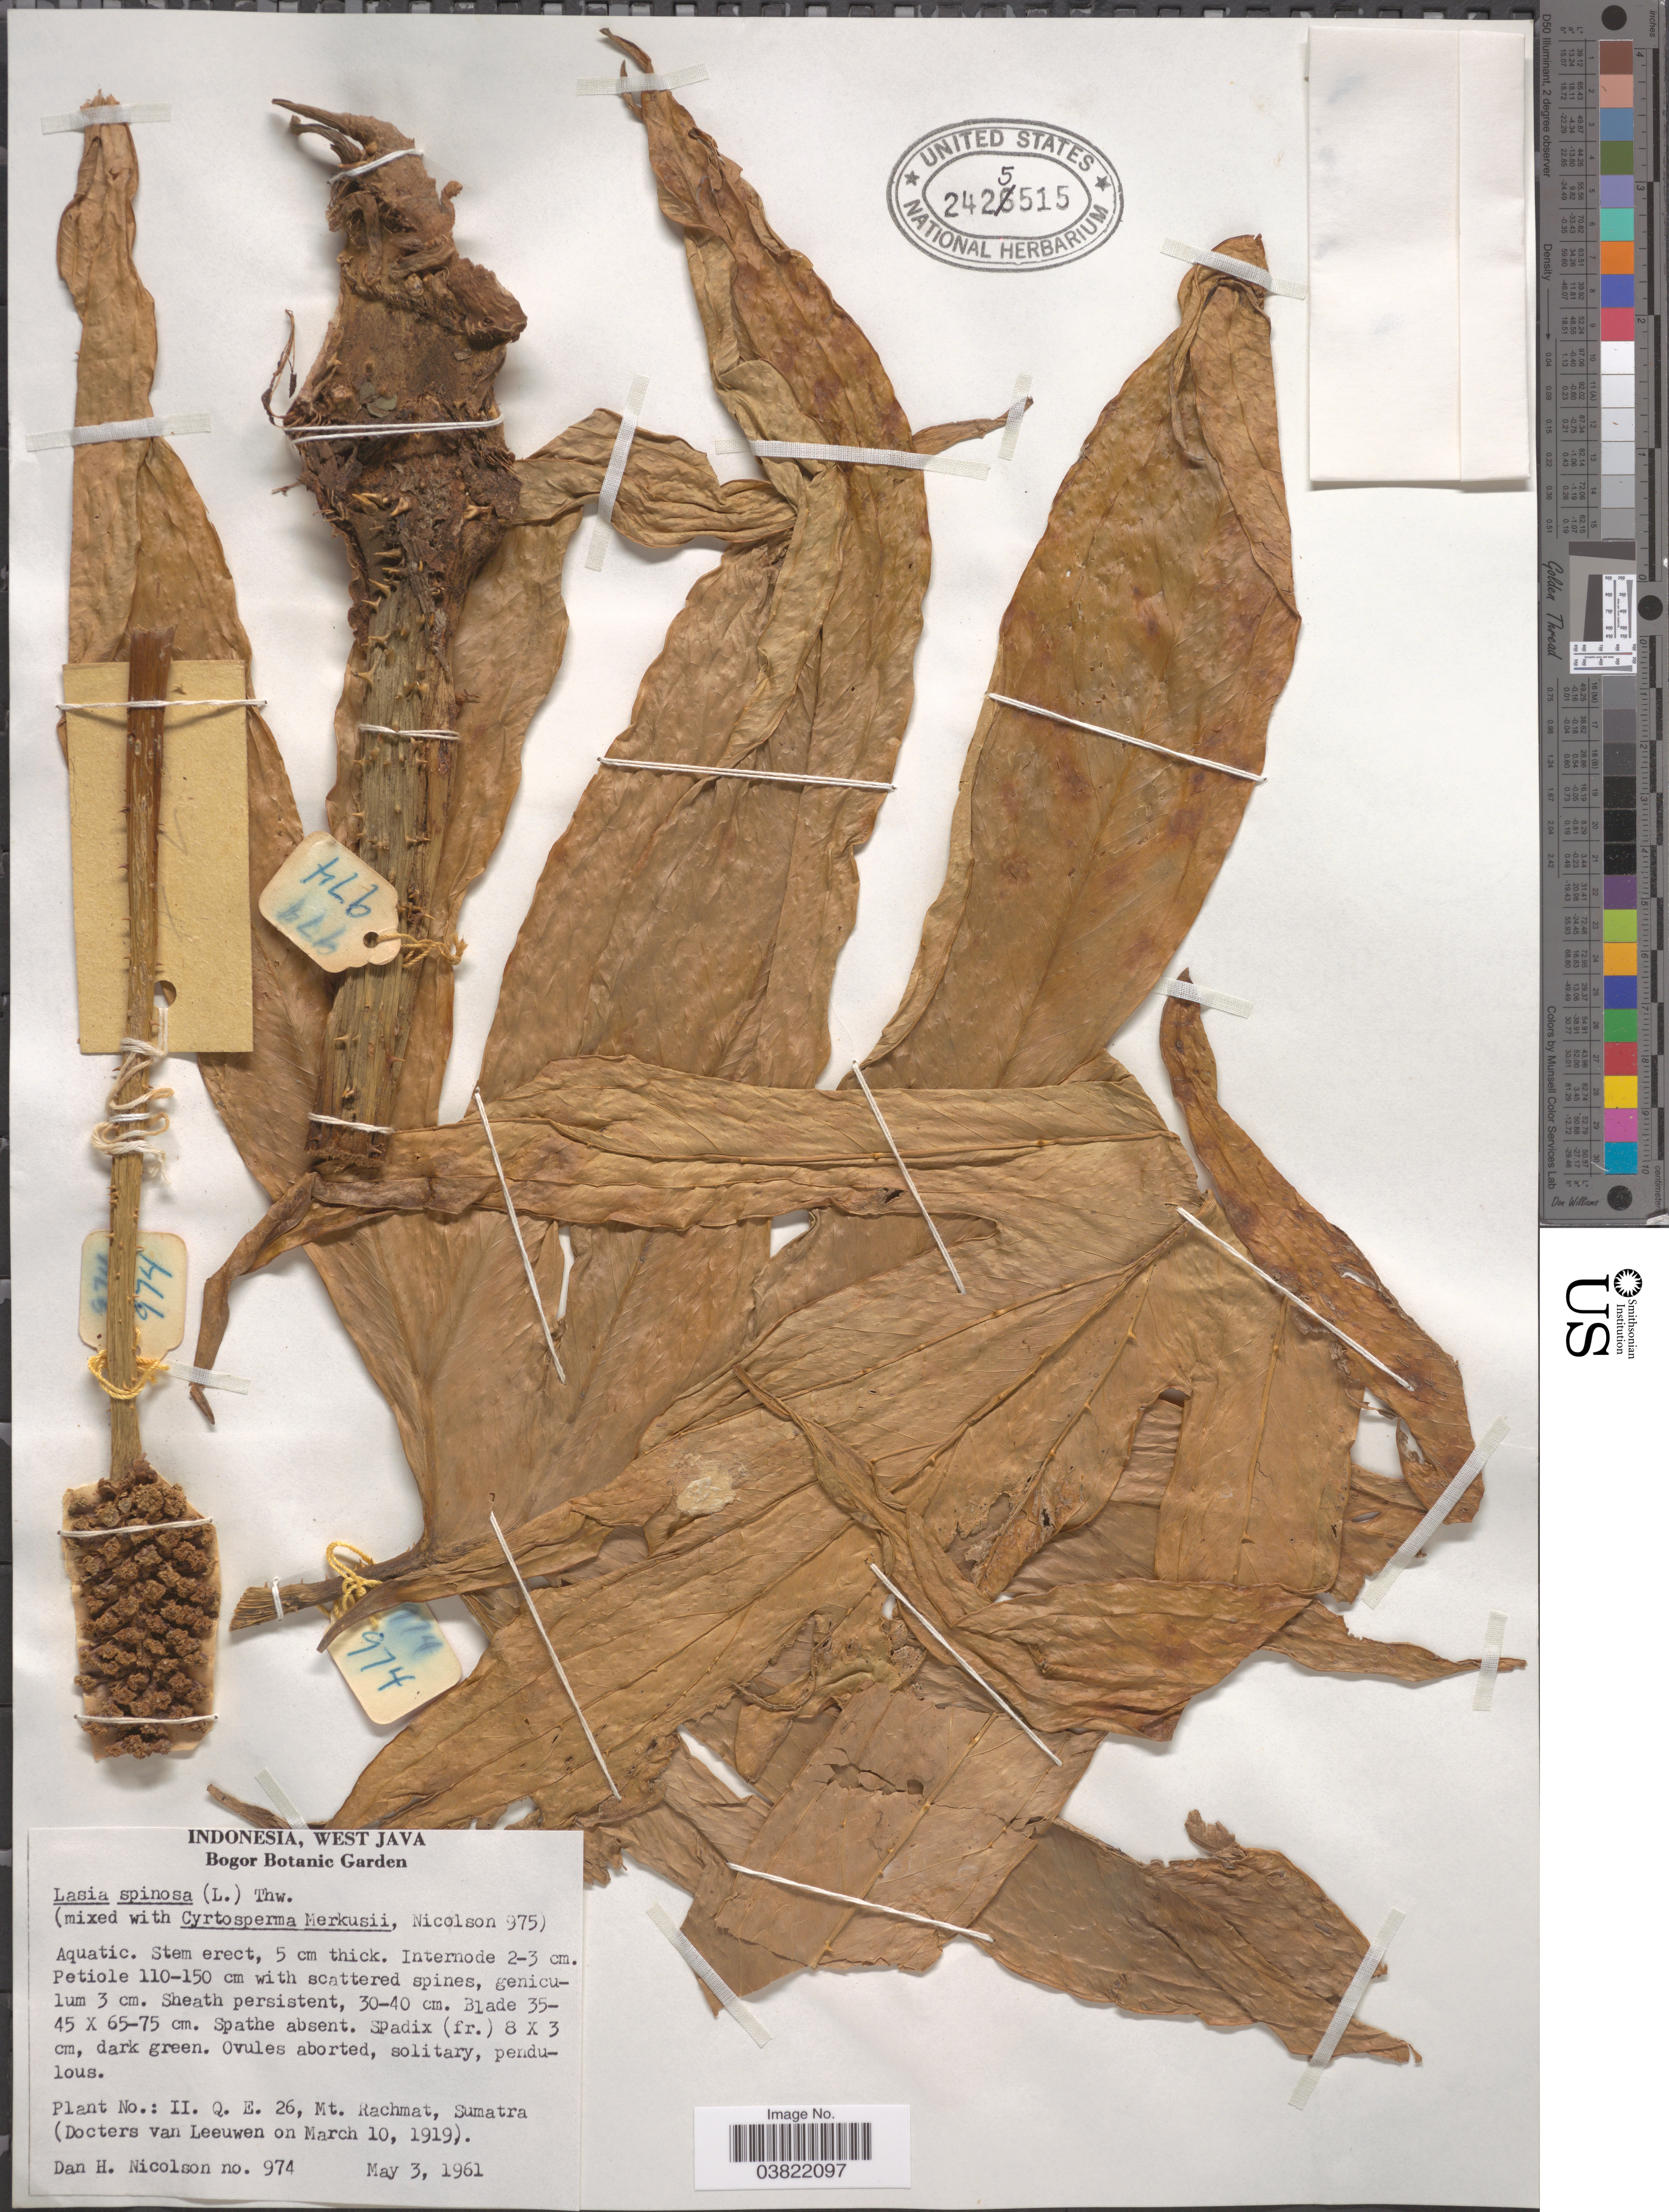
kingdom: Plantae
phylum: Tracheophyta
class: Liliopsida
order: Alismatales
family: Araceae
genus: Lasia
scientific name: Lasia spinosa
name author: (L.) Thwaites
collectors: D. H. Nicolson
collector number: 974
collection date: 1961-05-03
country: Indonesia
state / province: Java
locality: West Java. Bogor Botanic Garden.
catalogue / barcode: US 2425515